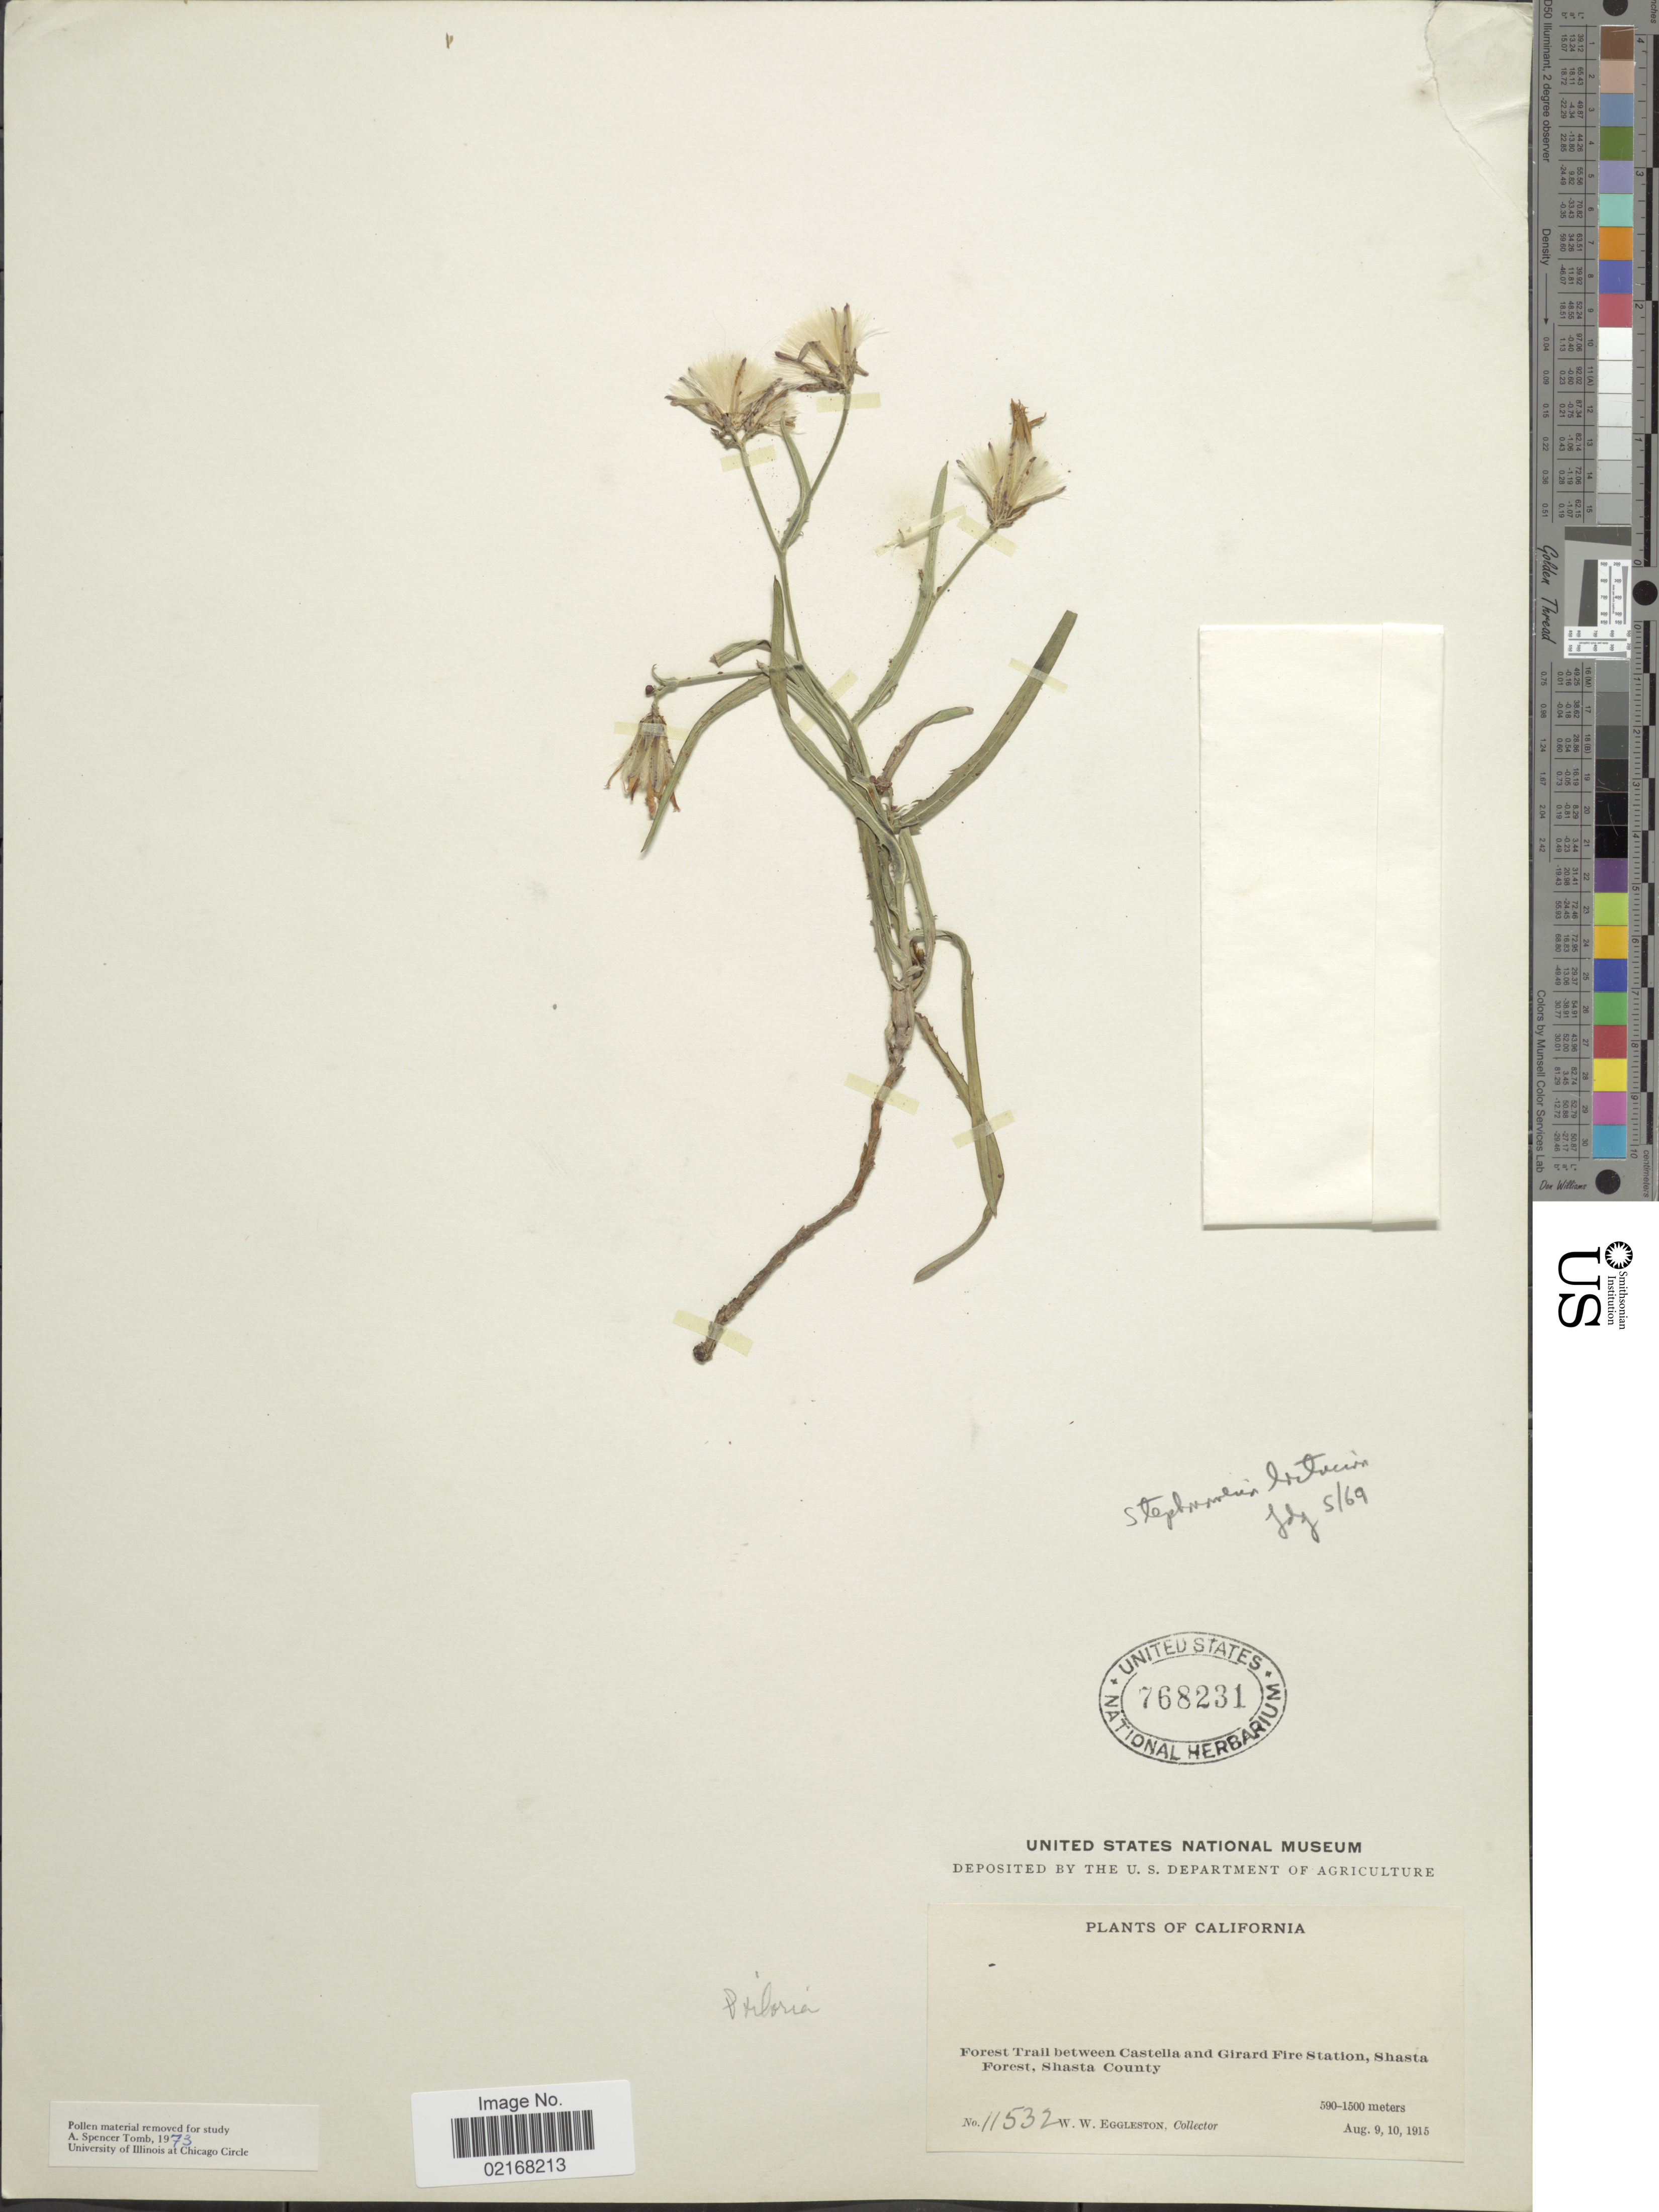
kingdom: Plantae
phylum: Tracheophyta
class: Magnoliopsida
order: Asterales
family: Asteraceae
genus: Stephanomeria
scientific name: Stephanomeria lactucina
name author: A. Gray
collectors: W. W. Eggleston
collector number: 11532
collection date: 1915-08-09/1915-08-10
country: United States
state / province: California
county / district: Shasta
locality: Forest Trail between Castella and Girard Fire Station, Shasta Forest, Shasta County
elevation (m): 590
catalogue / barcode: US 768231